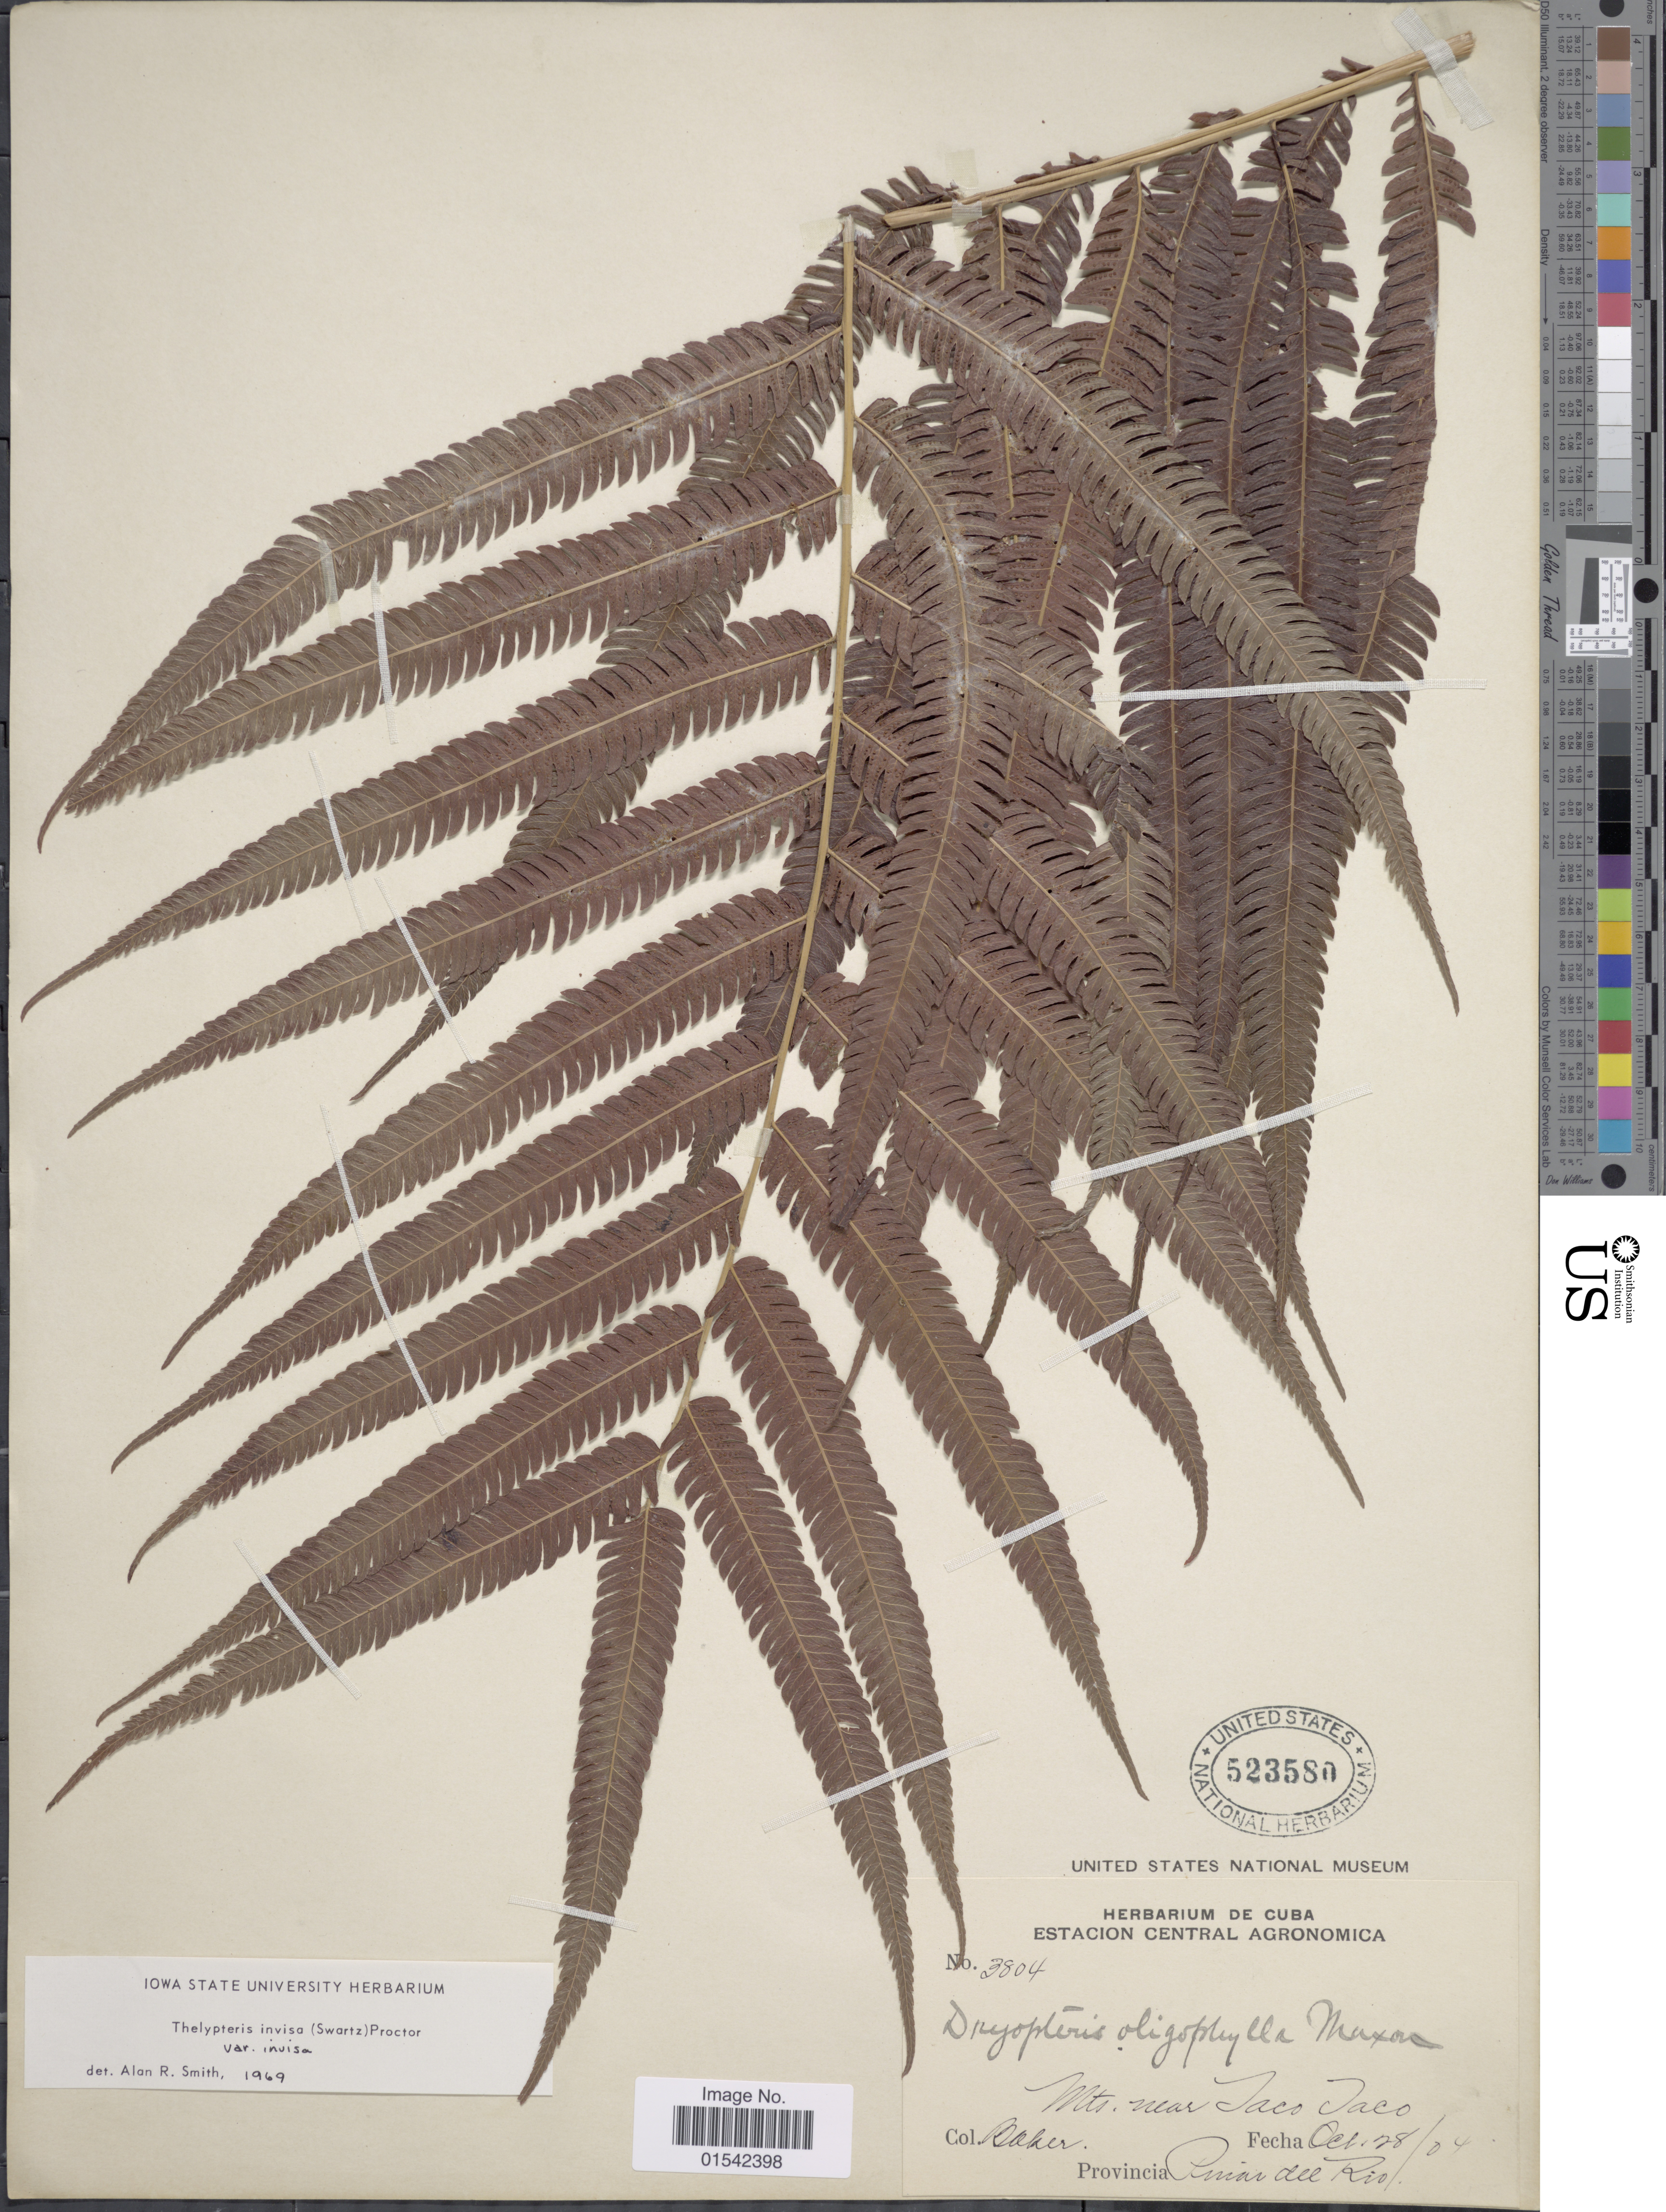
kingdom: Plantae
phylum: Tracheophyta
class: Polypodiopsida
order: Polypodiales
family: Thelypteridaceae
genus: Cyclosorus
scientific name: Cyclosorus grandis (A.R. Sm.) comb. nov., ined 2015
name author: (A.R. Sm.)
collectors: -- Baker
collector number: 3804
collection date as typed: Transcribed d/m/y: 28/10/4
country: Cuba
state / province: Pinar del Río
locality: Estacion Central Agronomica, Mts. near Taco Taco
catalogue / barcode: US 523580